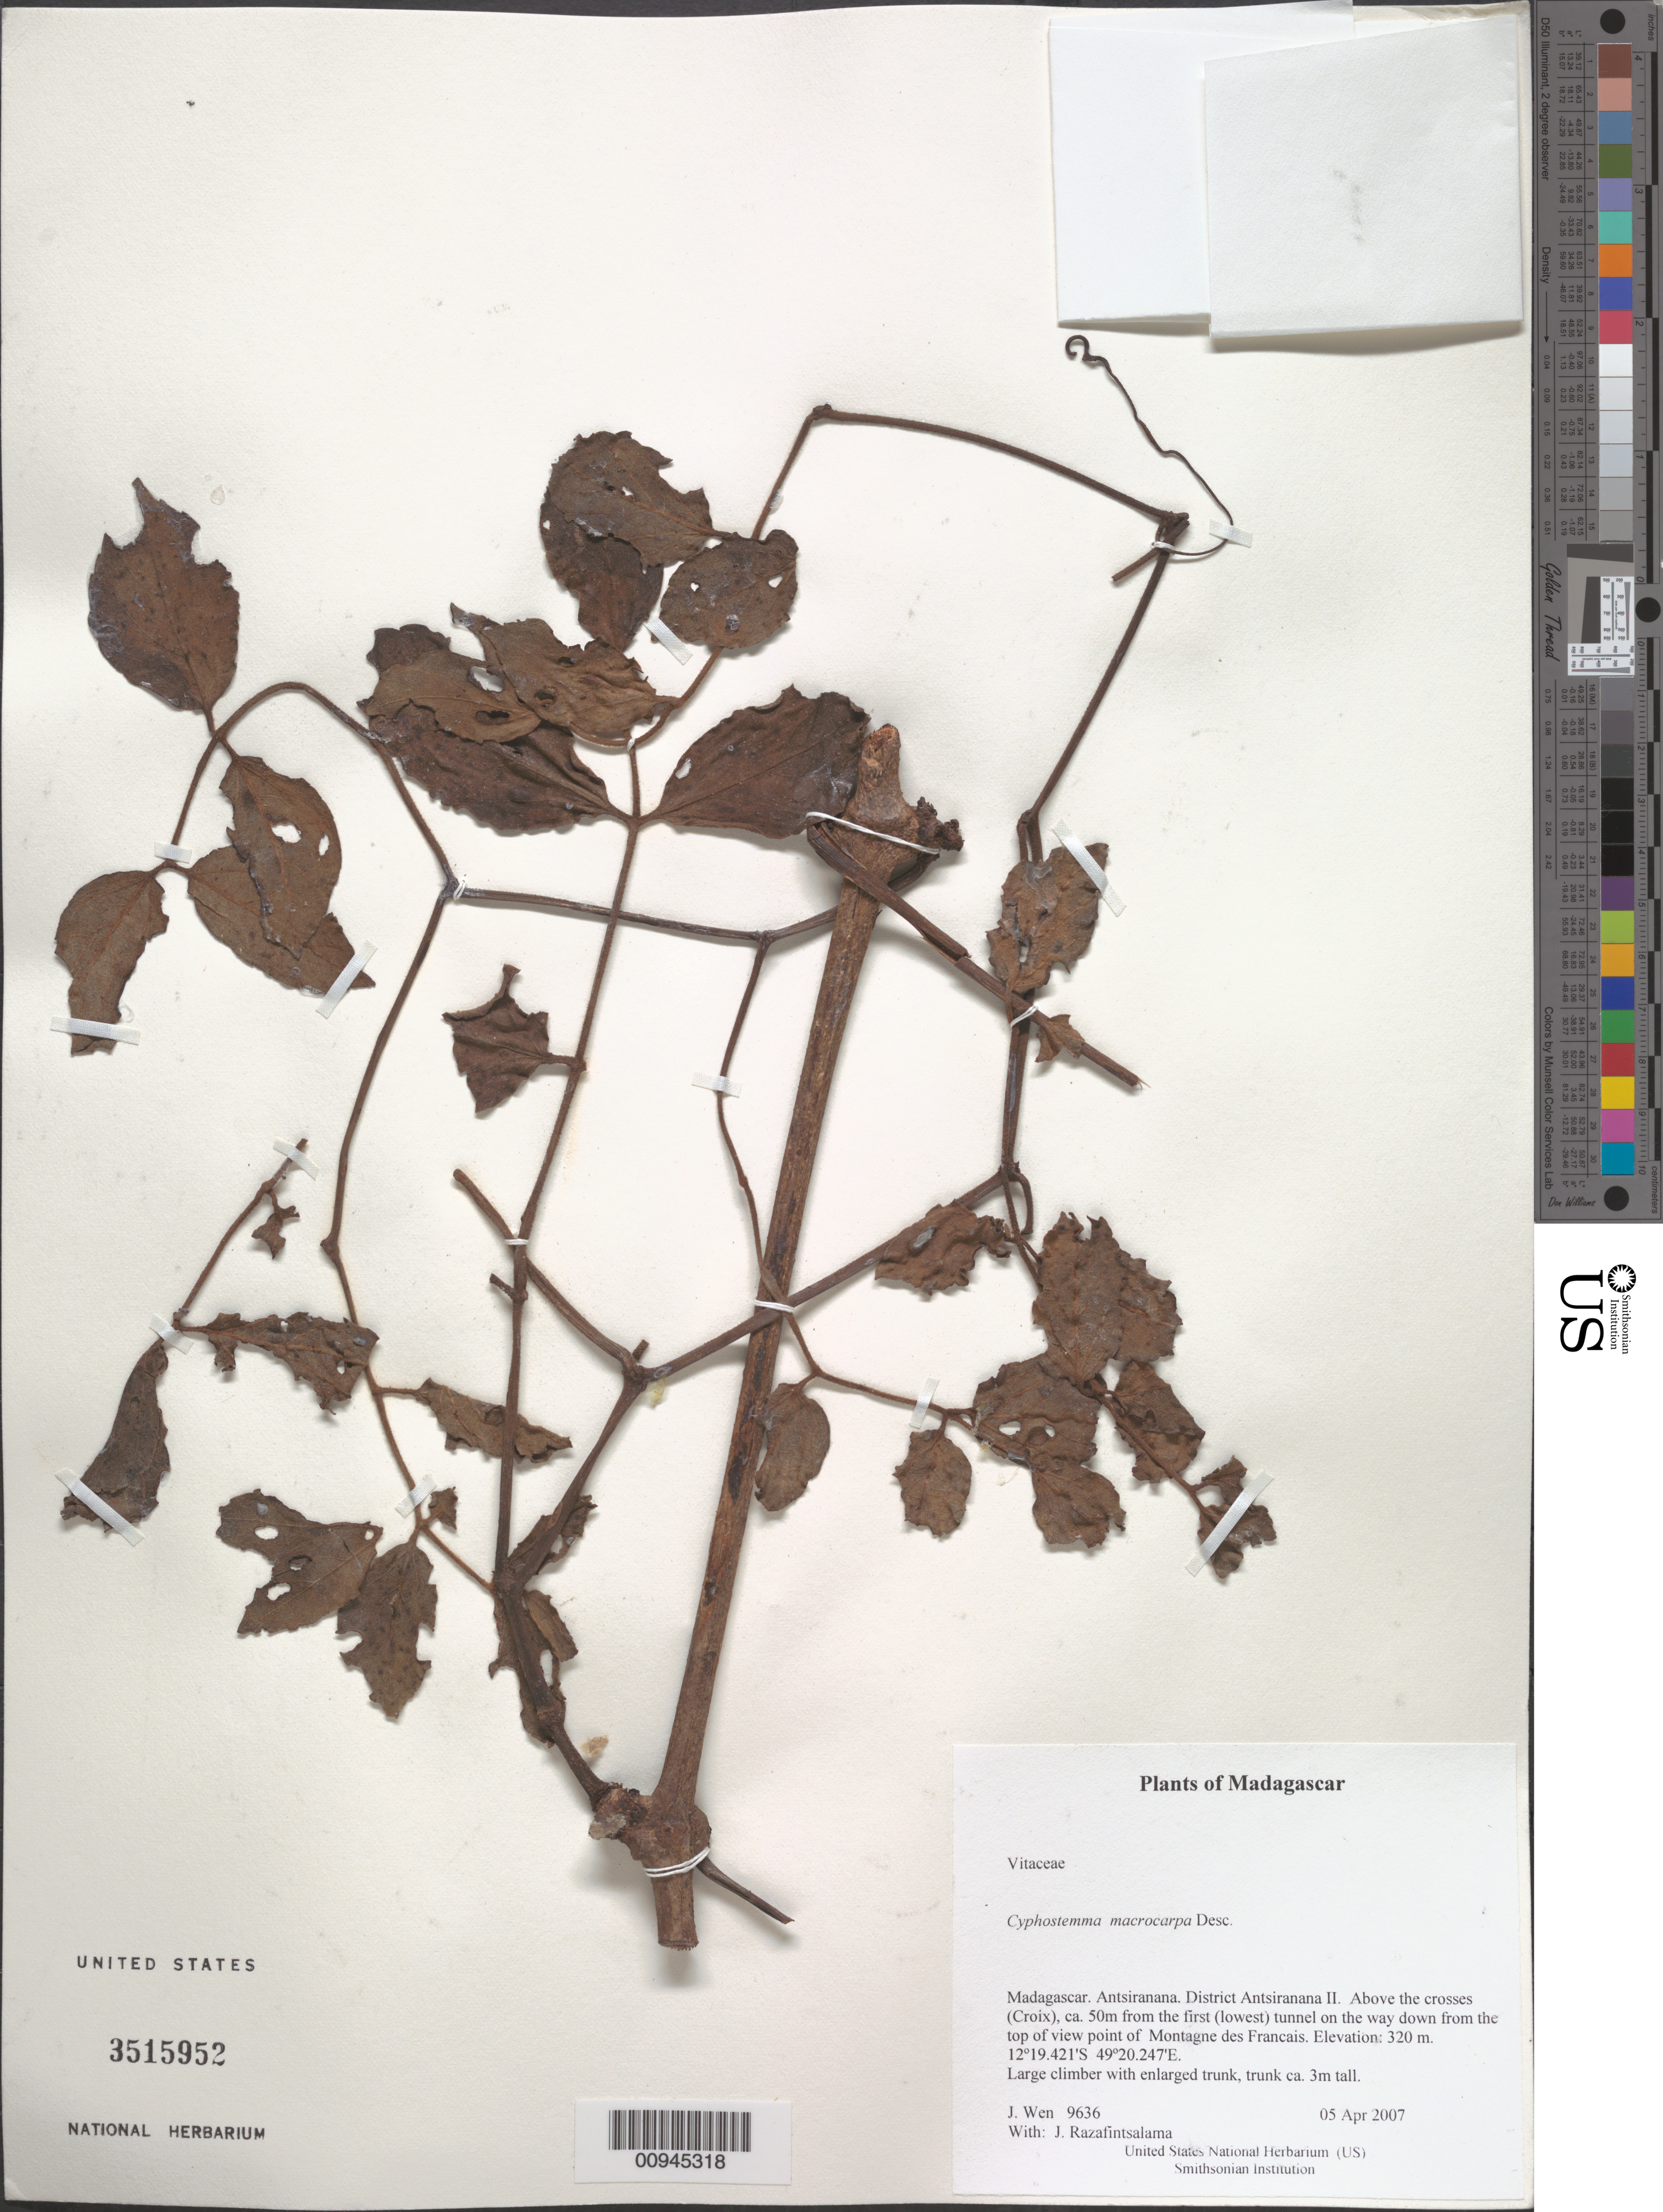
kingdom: Plantae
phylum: Tracheophyta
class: Magnoliopsida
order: Vitales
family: Vitaceae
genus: Cyphostemma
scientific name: Cyphostemma macrocarpa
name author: Desc.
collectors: J. Wen & J. Razafintsalama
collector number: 9636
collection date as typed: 05 Apr 2007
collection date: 2007-04-05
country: Madagascar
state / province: Diana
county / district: Antsiranana II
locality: District Antsiranana II. Above the crosses (Croix), ca. 50m from the first (lowest) tunnel on the way down from the top of view point of Montagne des Francais.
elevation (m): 320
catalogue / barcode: US 3515952